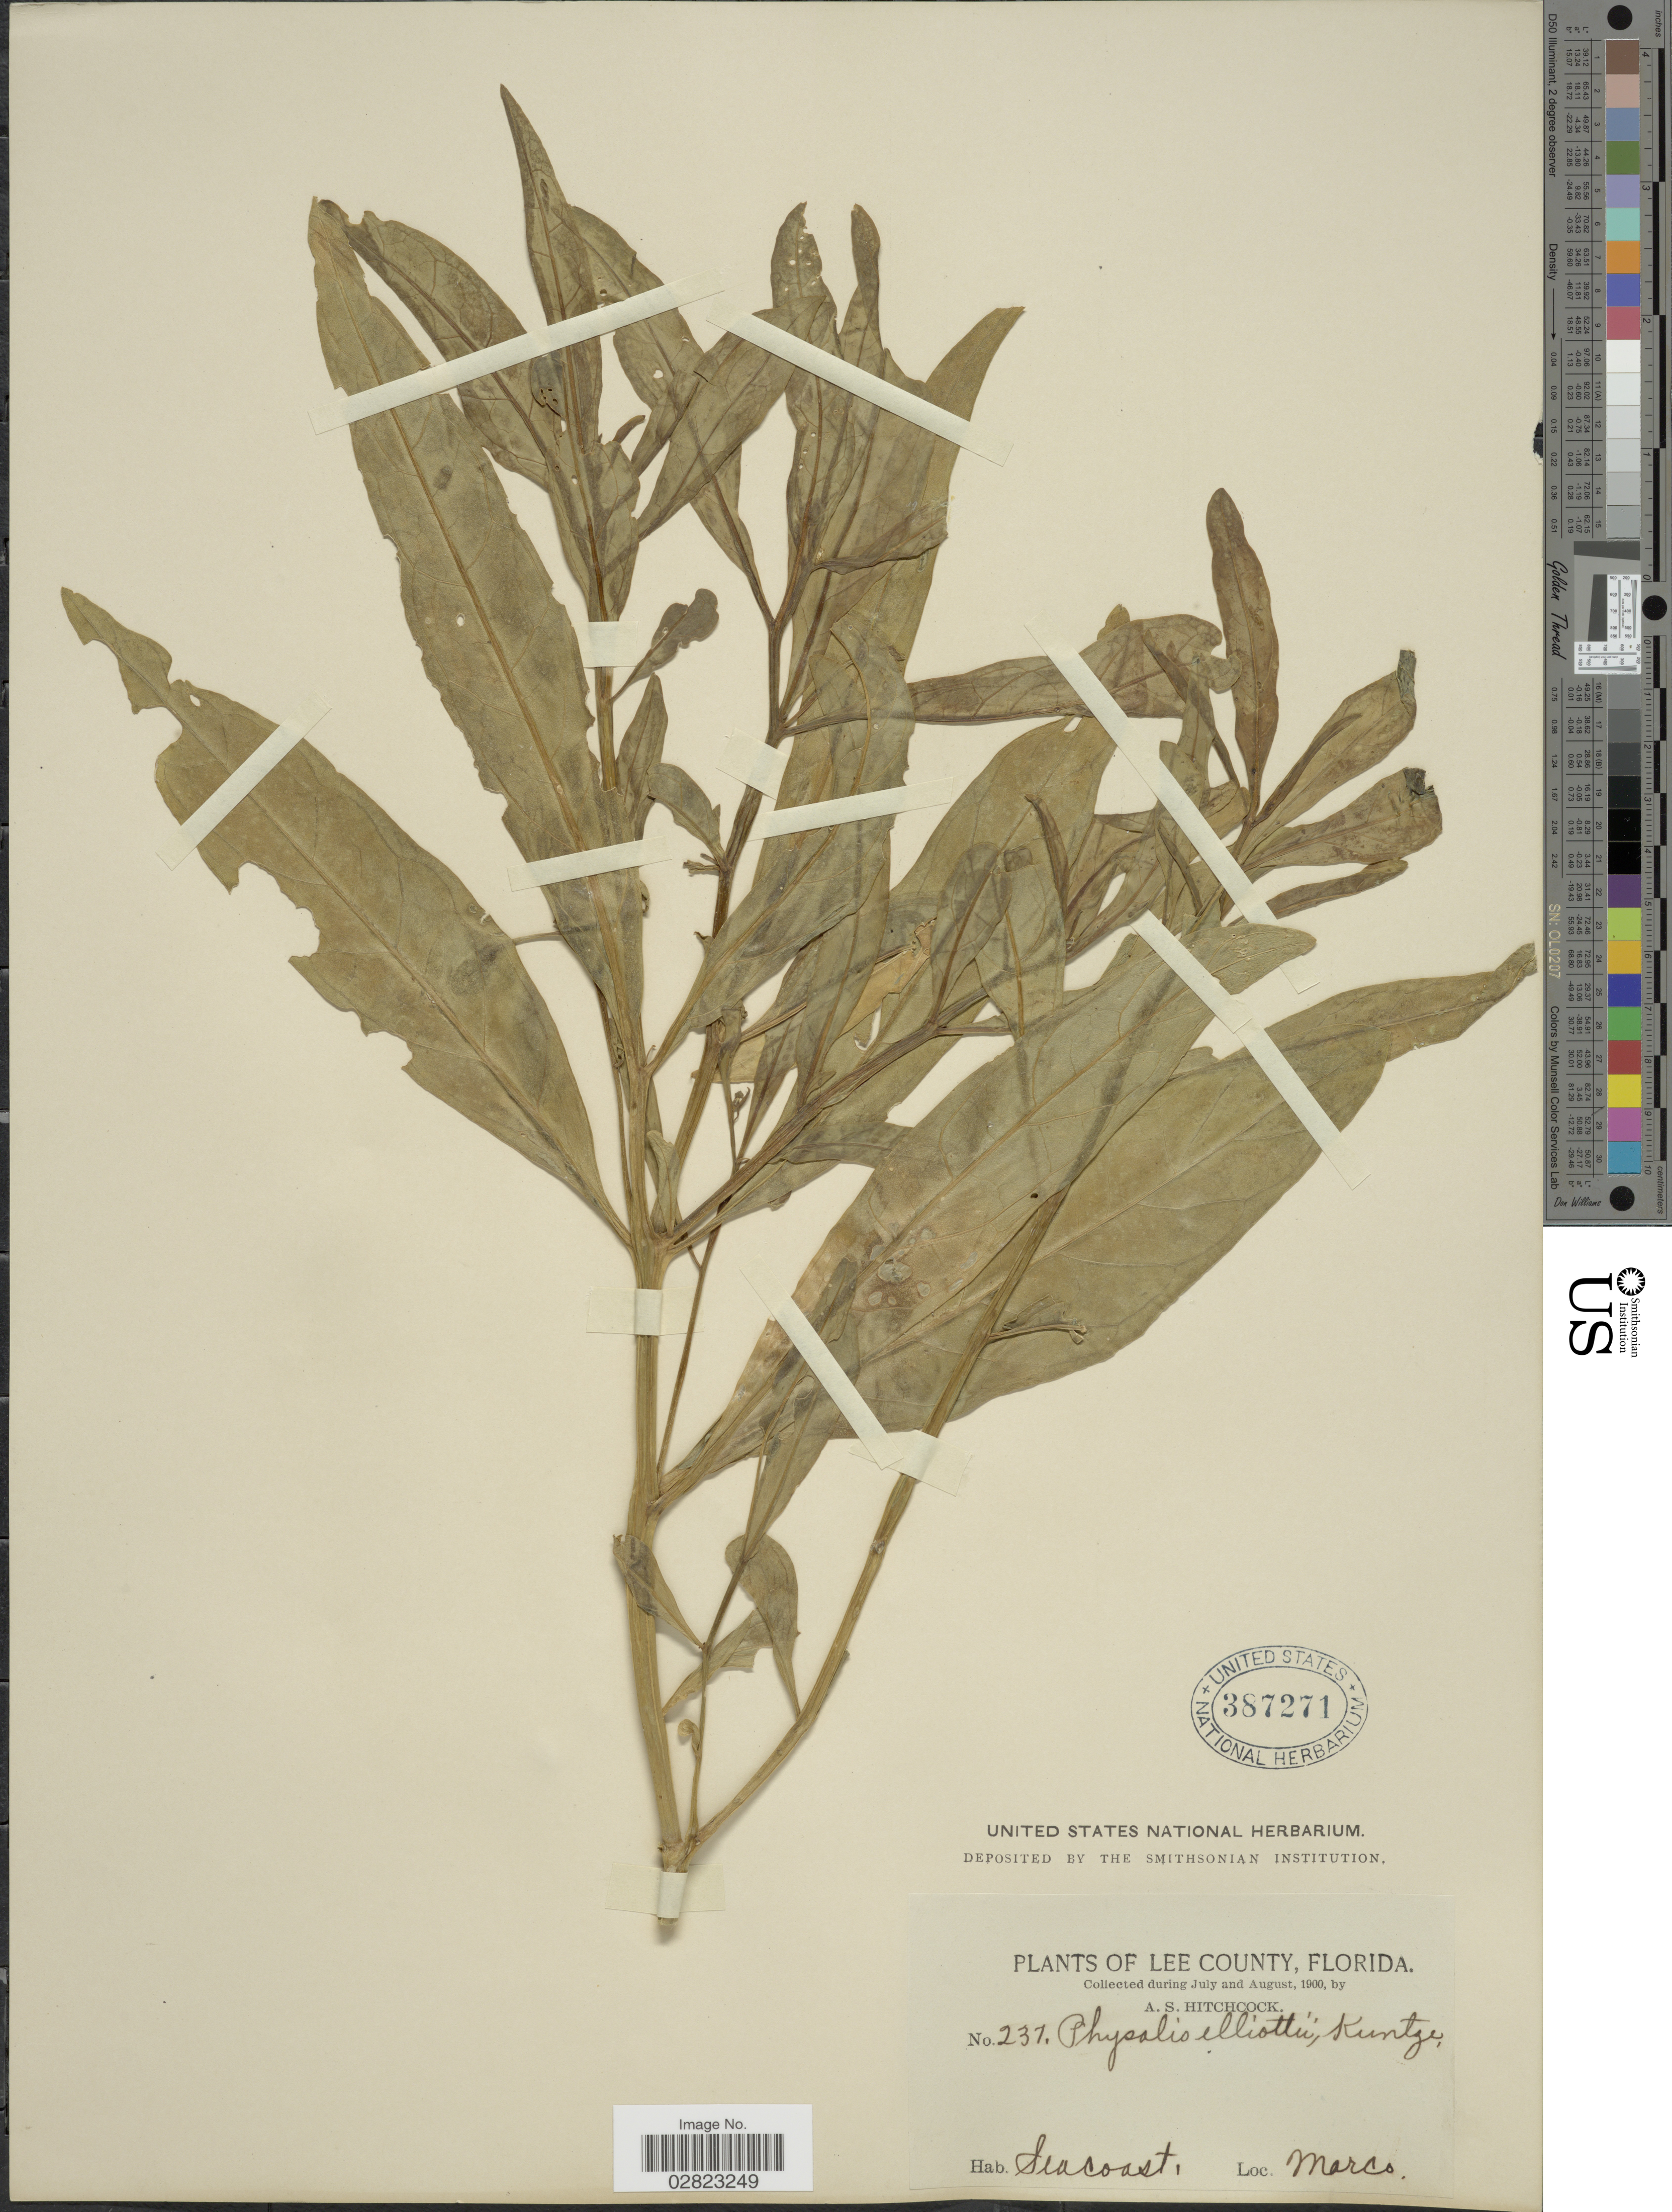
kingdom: Plantae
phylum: Tracheophyta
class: Magnoliopsida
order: Solanales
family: Solanaceae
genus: Physalis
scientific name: Physalis elliottii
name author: Kunze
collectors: A. S. Hitchcock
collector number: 237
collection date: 1900-07/1900-08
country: United States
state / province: Florida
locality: Lee County. Seacoast. Marco.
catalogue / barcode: US 387271